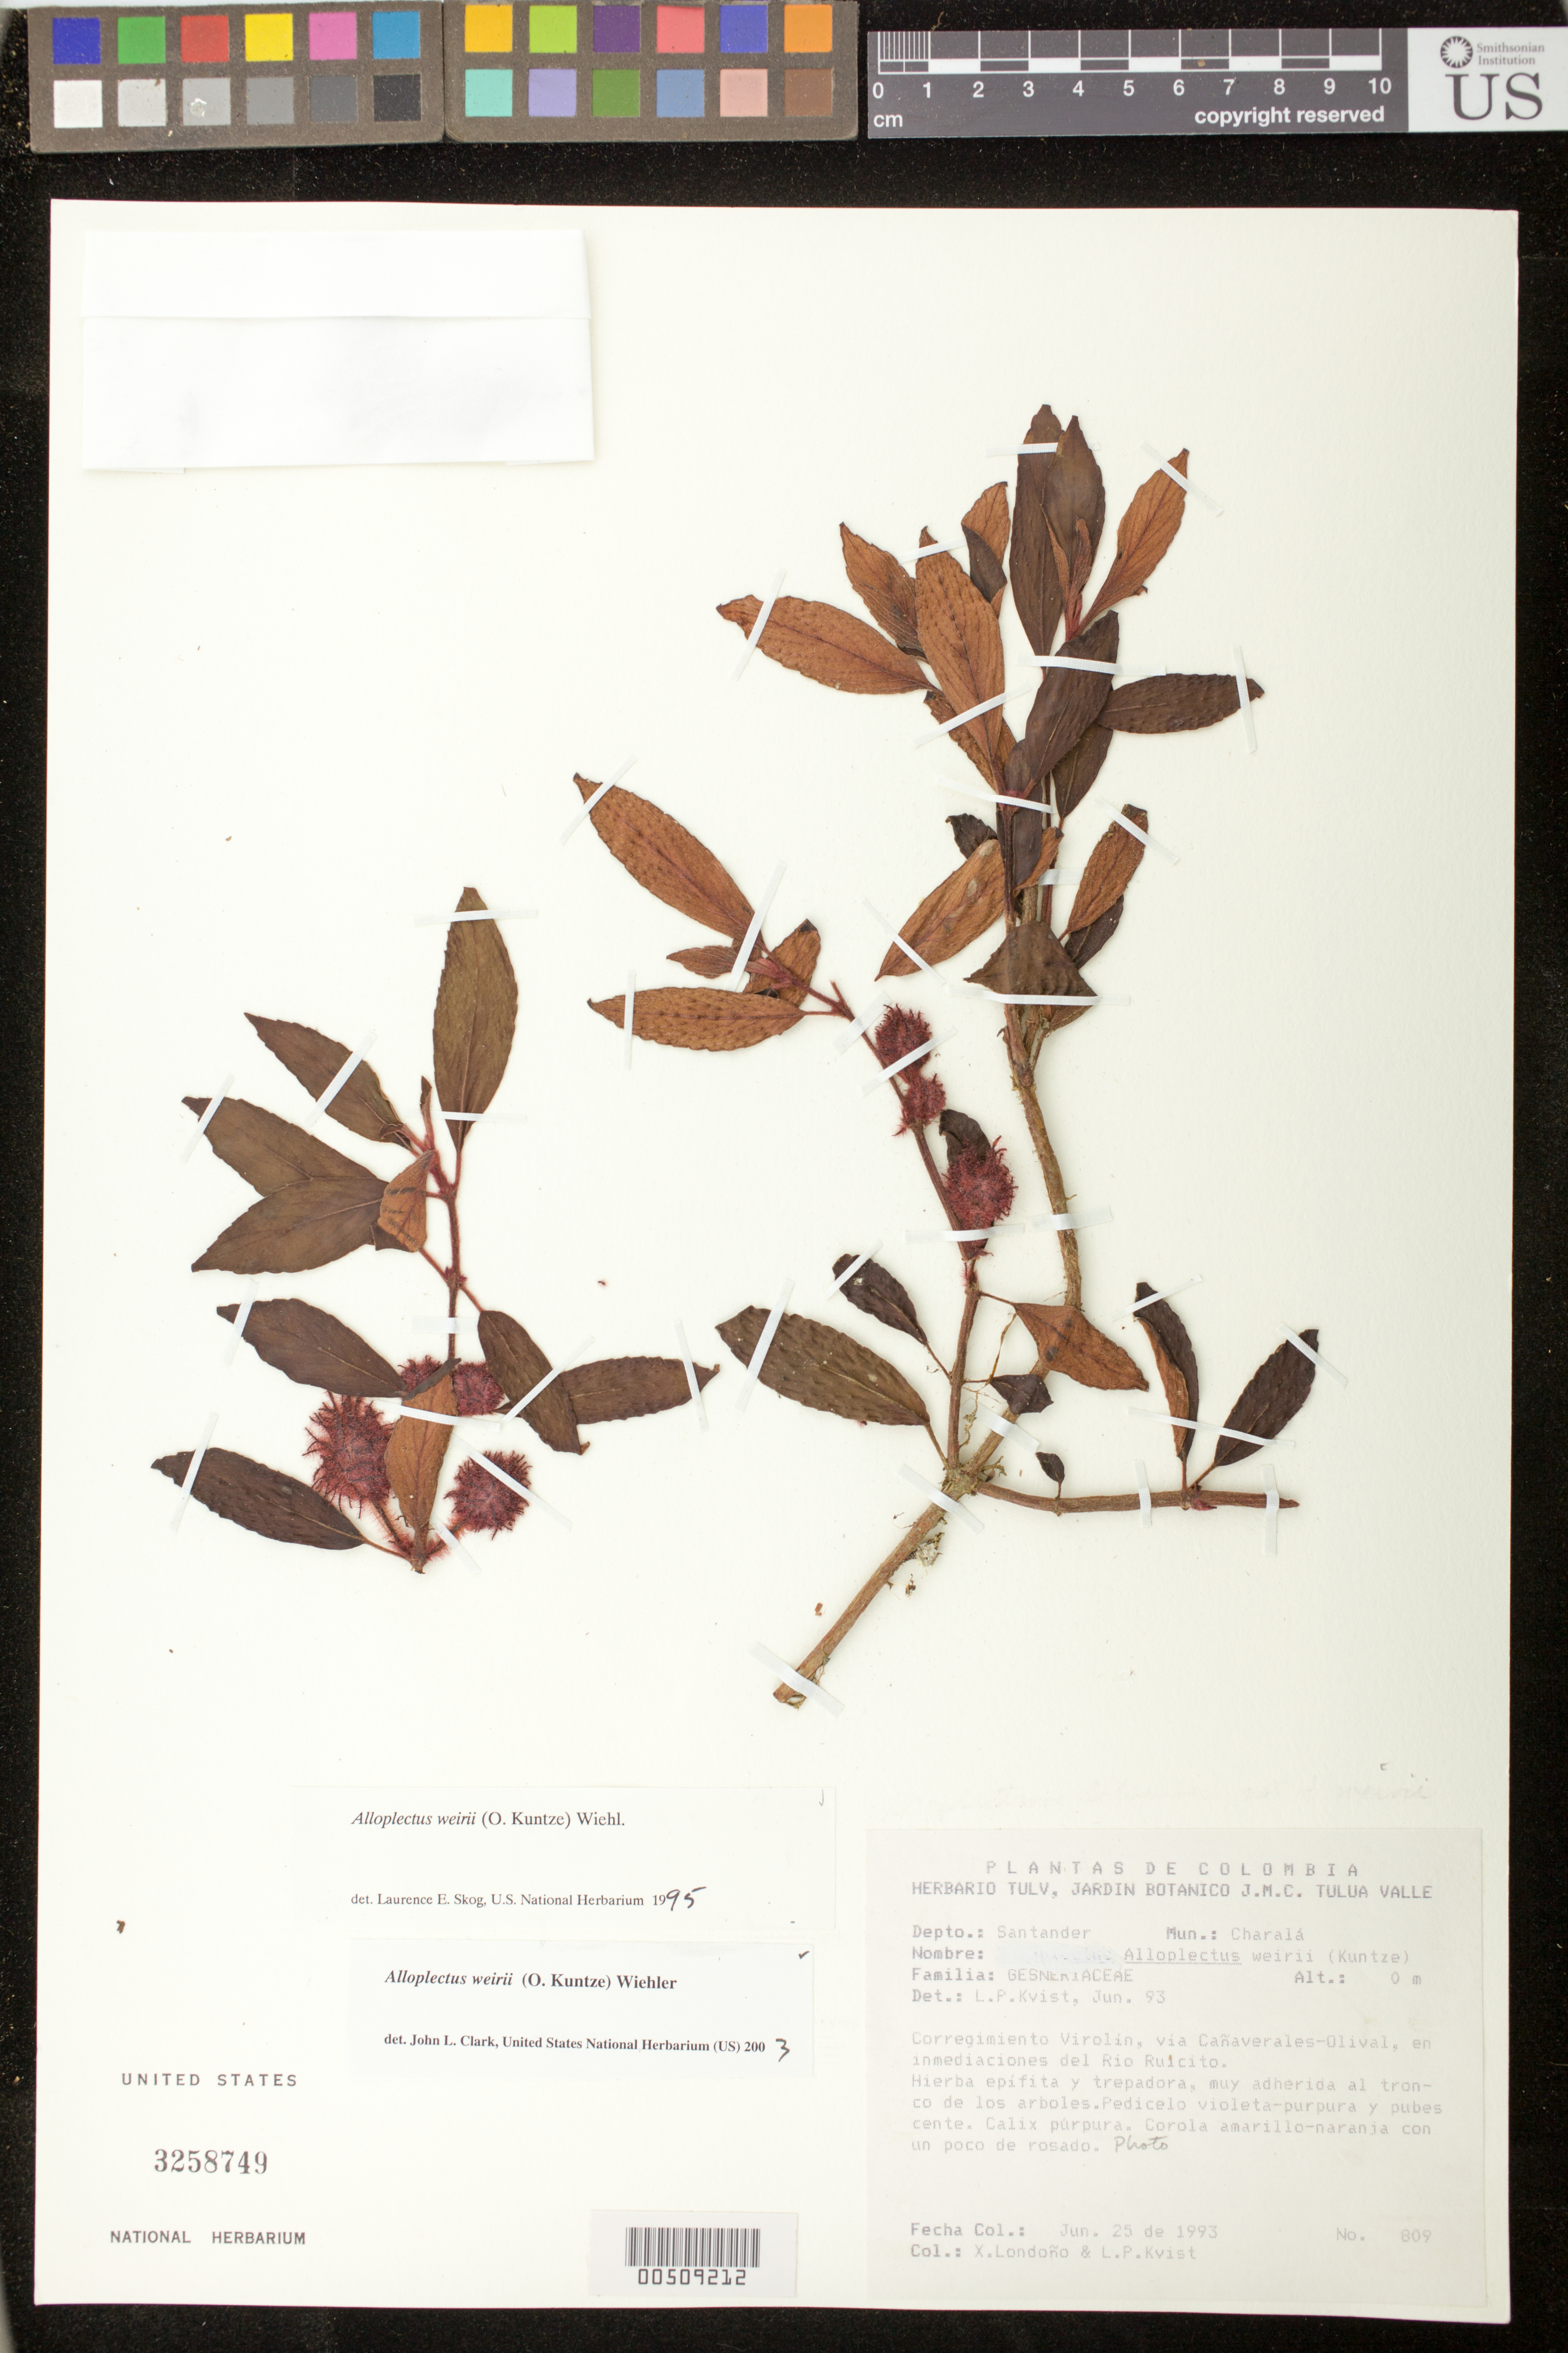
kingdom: Plantae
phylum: Tracheophyta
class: Magnoliopsida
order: Lamiales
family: Gesneriaceae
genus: Alloplectus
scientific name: Alloplectus weirii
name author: (Kuntze) Wiehler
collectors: X. Londoño & L. P. Kvist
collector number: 809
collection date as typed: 25 Jun 1993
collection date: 1993-06-25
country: Colombia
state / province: Santander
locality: Corregimiento Virolín, vía Cañaverales-Olival, en inmediaciones del Río Ruicito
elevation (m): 0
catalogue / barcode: US 3258749